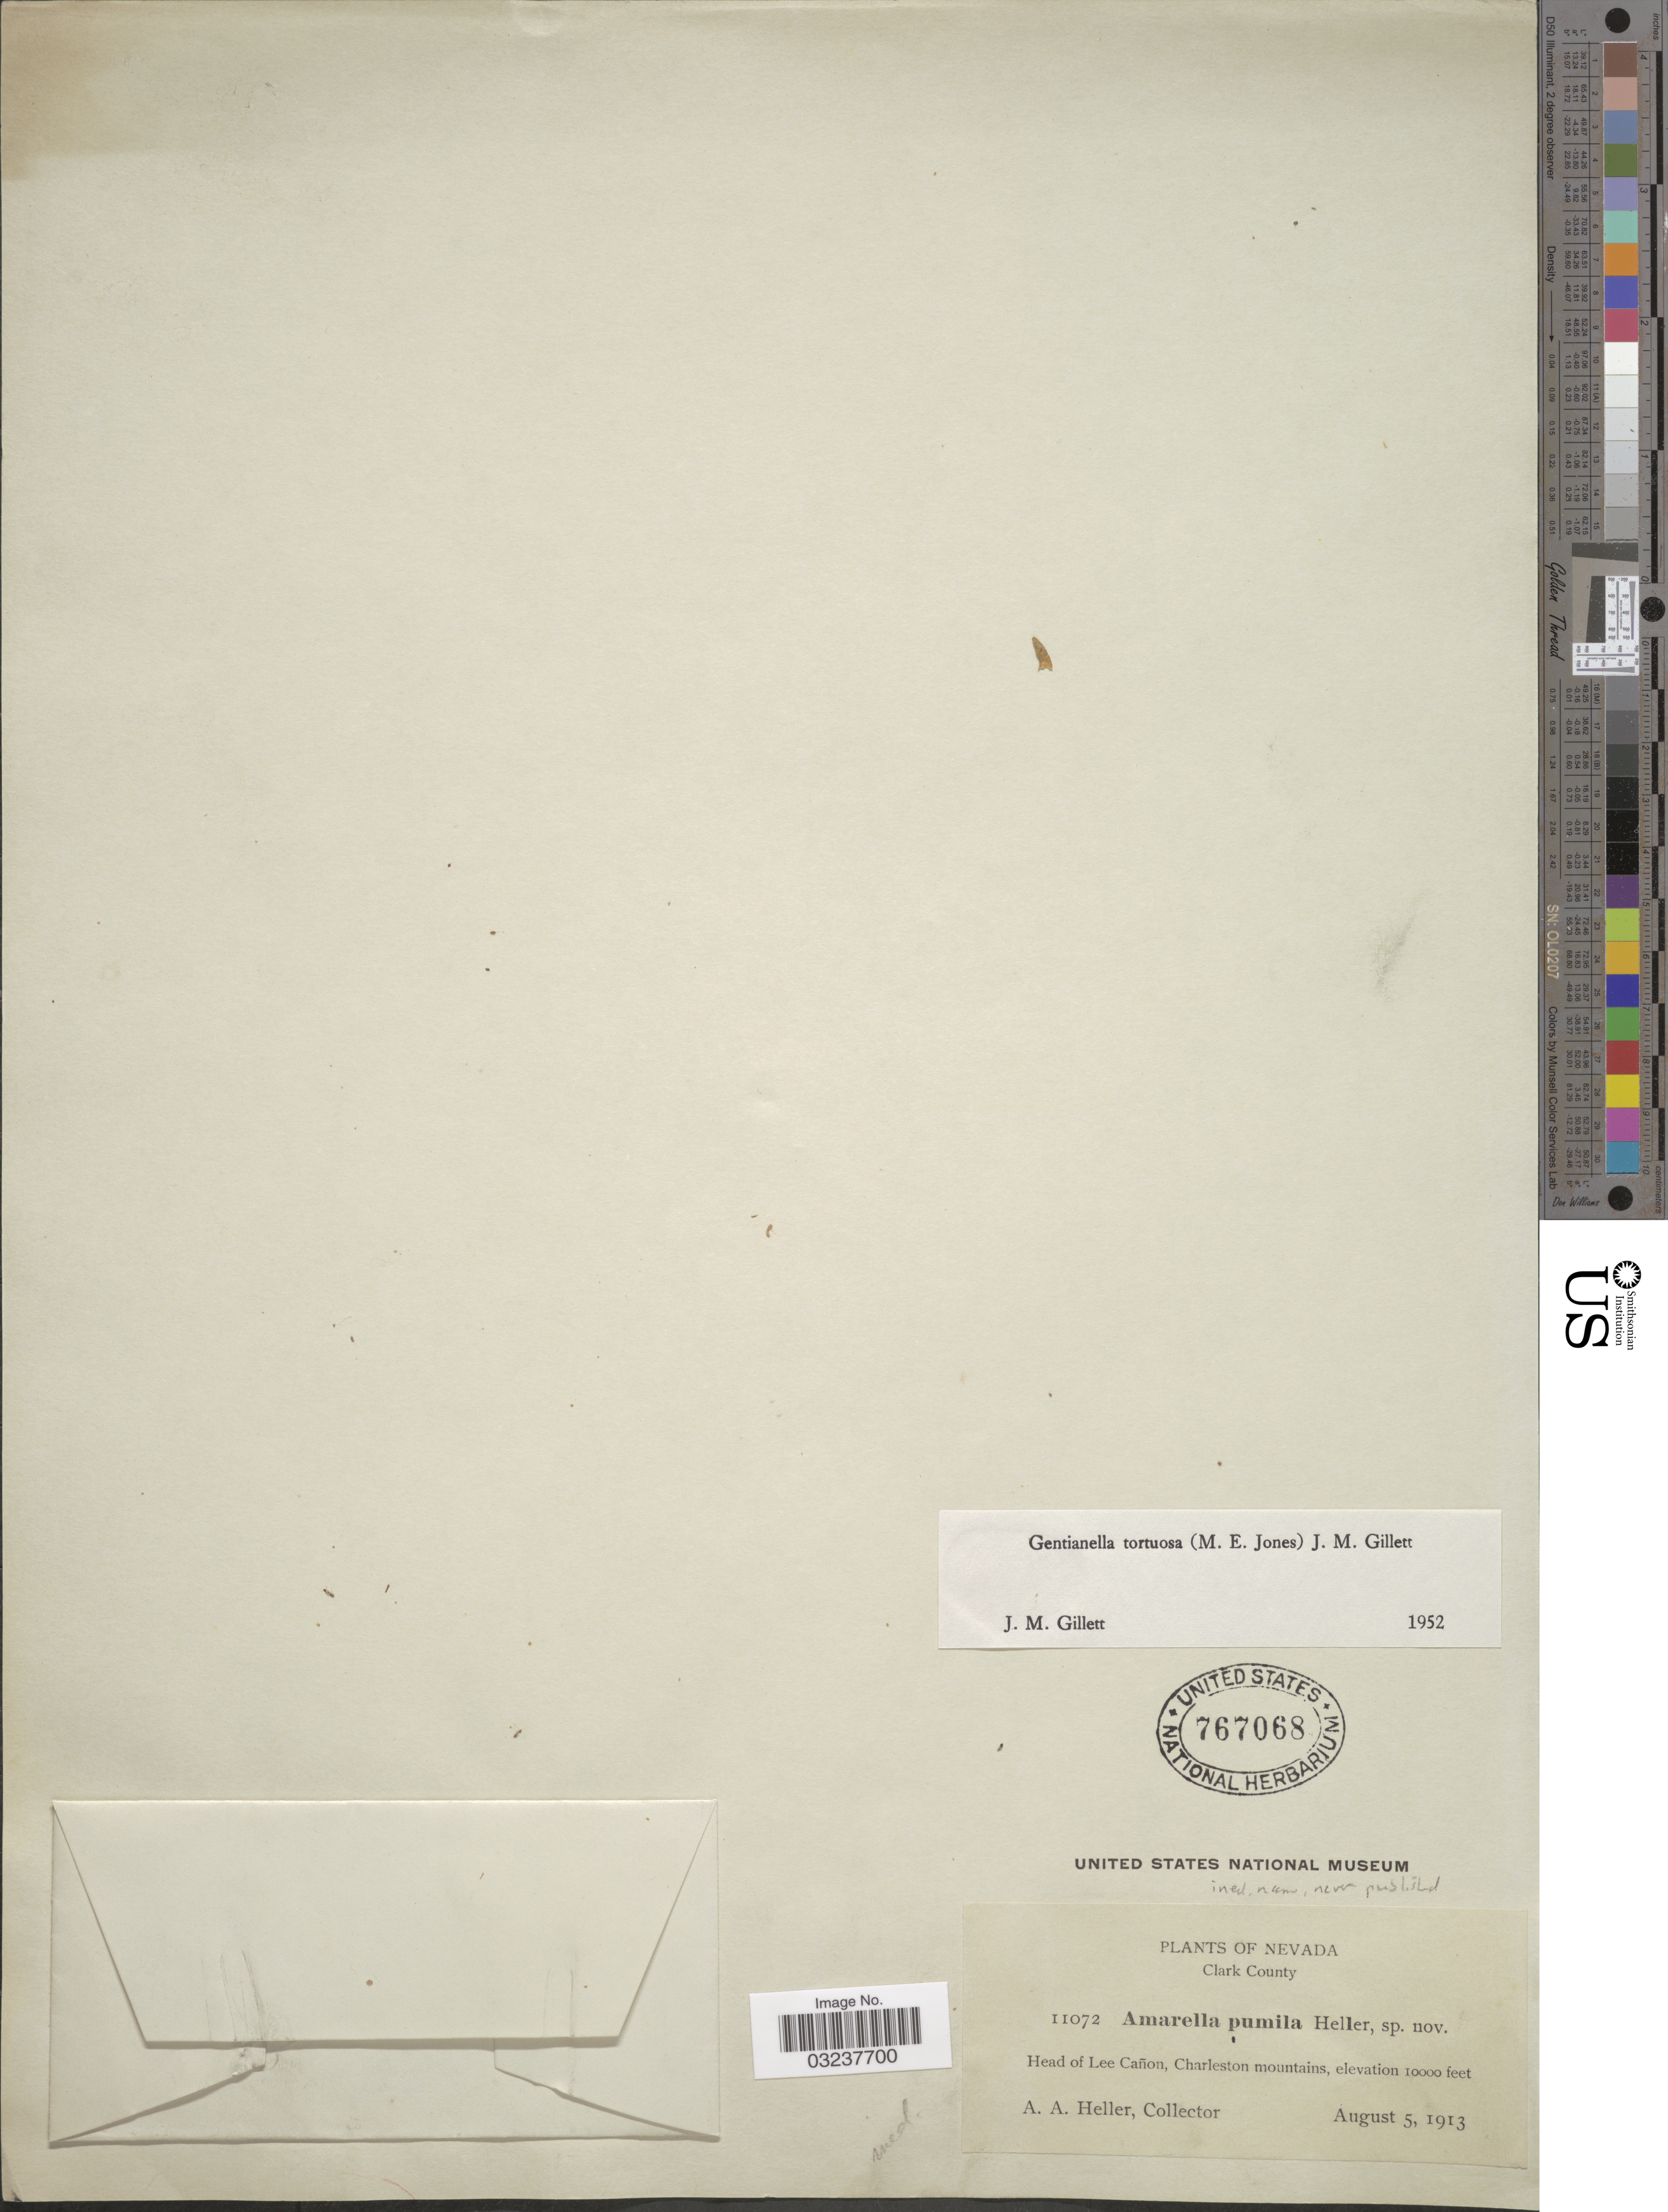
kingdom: Plantae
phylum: Tracheophyta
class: Magnoliopsida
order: Gentianales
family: Gentianaceae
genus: Gentianella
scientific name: Gentianella tortuosa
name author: (M.E. Jones) J.M. Gillett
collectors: A. A. Heller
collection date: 1913-08-05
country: United States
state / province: Nevada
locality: Clark County, Head of Lee Cañon, Charleston mountains.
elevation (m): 3048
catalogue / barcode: US 767068